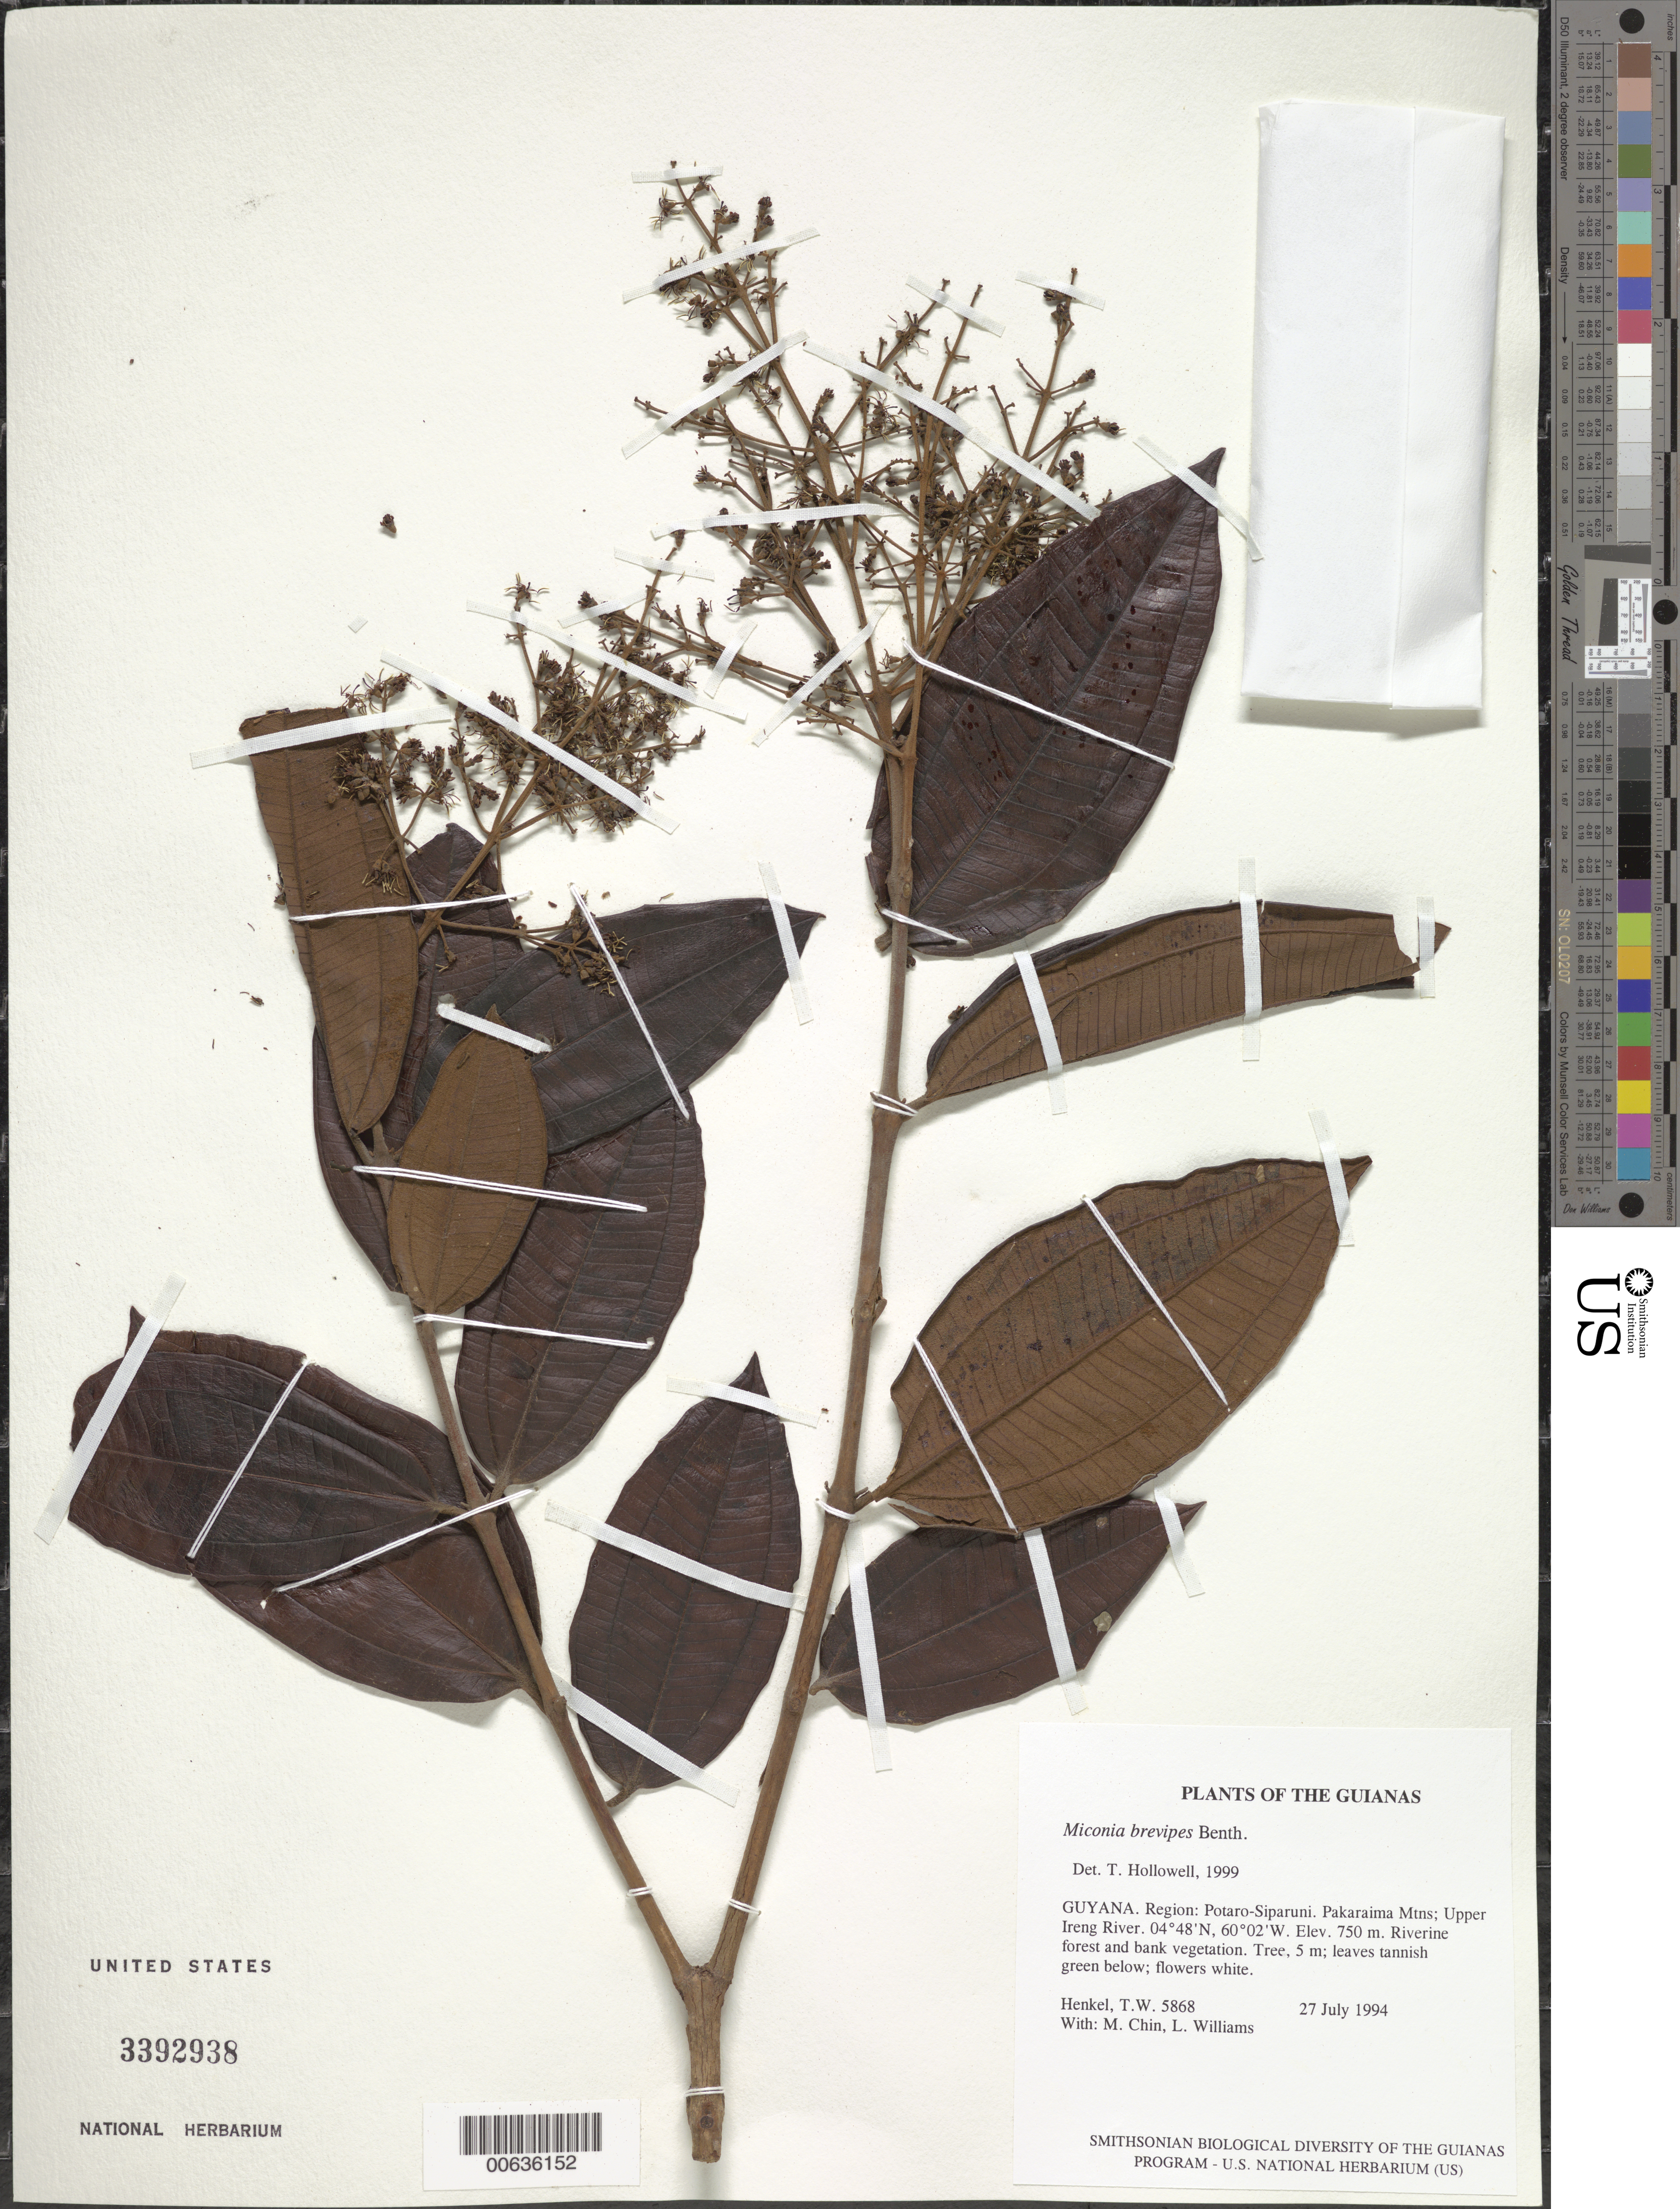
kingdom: Plantae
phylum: Tracheophyta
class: Magnoliopsida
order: Myrtales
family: Melastomataceae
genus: Miconia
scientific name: Miconia brevipes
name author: Benth.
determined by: Hollowell, T. H., (BOT), Smithsonian Institution - National Museum of Natural History (UNITED STATES)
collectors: T. Henkel, M. Chin & L. Williams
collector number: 5868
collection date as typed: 27 July 1994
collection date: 1994-07-27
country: Guyana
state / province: Potaro-Siparuni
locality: Pakaraima Mtns; Upper Ireng River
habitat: Riverine forest and bank vegetation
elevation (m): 750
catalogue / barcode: US 3392938